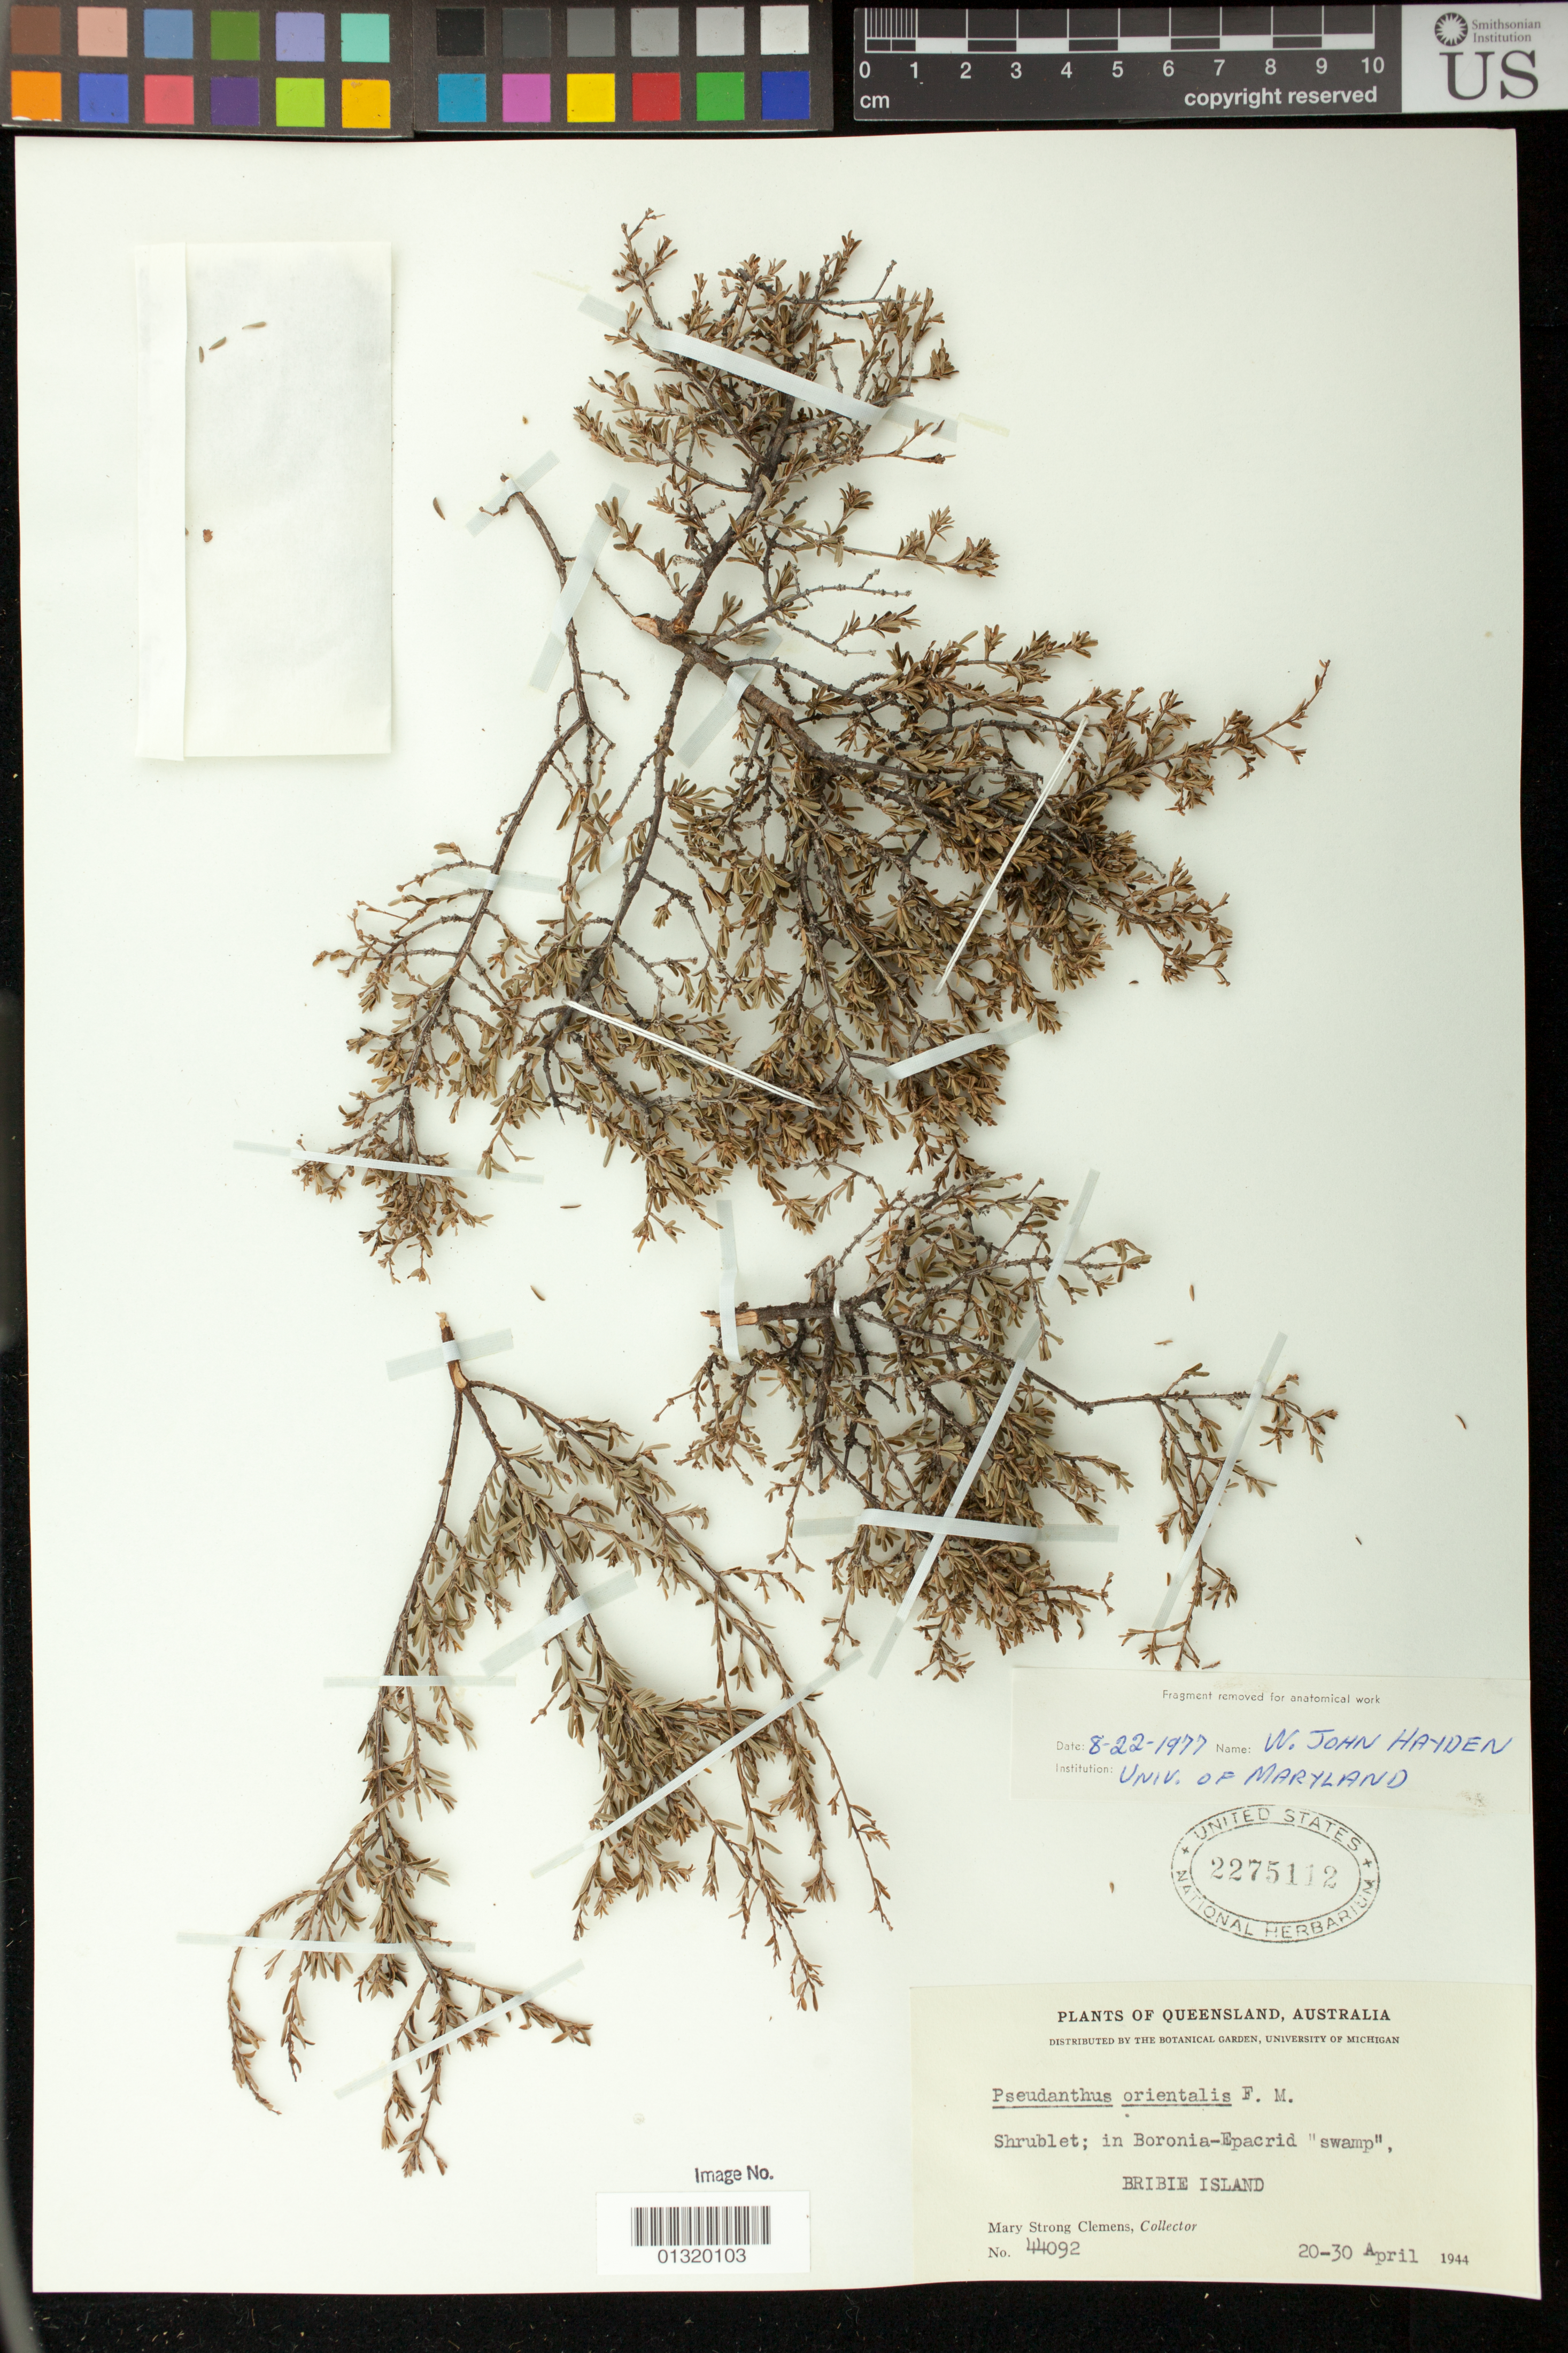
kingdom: Plantae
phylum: Tracheophyta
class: Magnoliopsida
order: Malpighiales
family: Picrodendraceae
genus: Pseudanthus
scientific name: Pseudanthus divaricatissimus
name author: (Müll. Arg.) Benth.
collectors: M. S. Clemens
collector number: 44092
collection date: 1944-04-20/1944-04-30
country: Australia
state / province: Queensland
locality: Bribie Island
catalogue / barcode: US 2275112